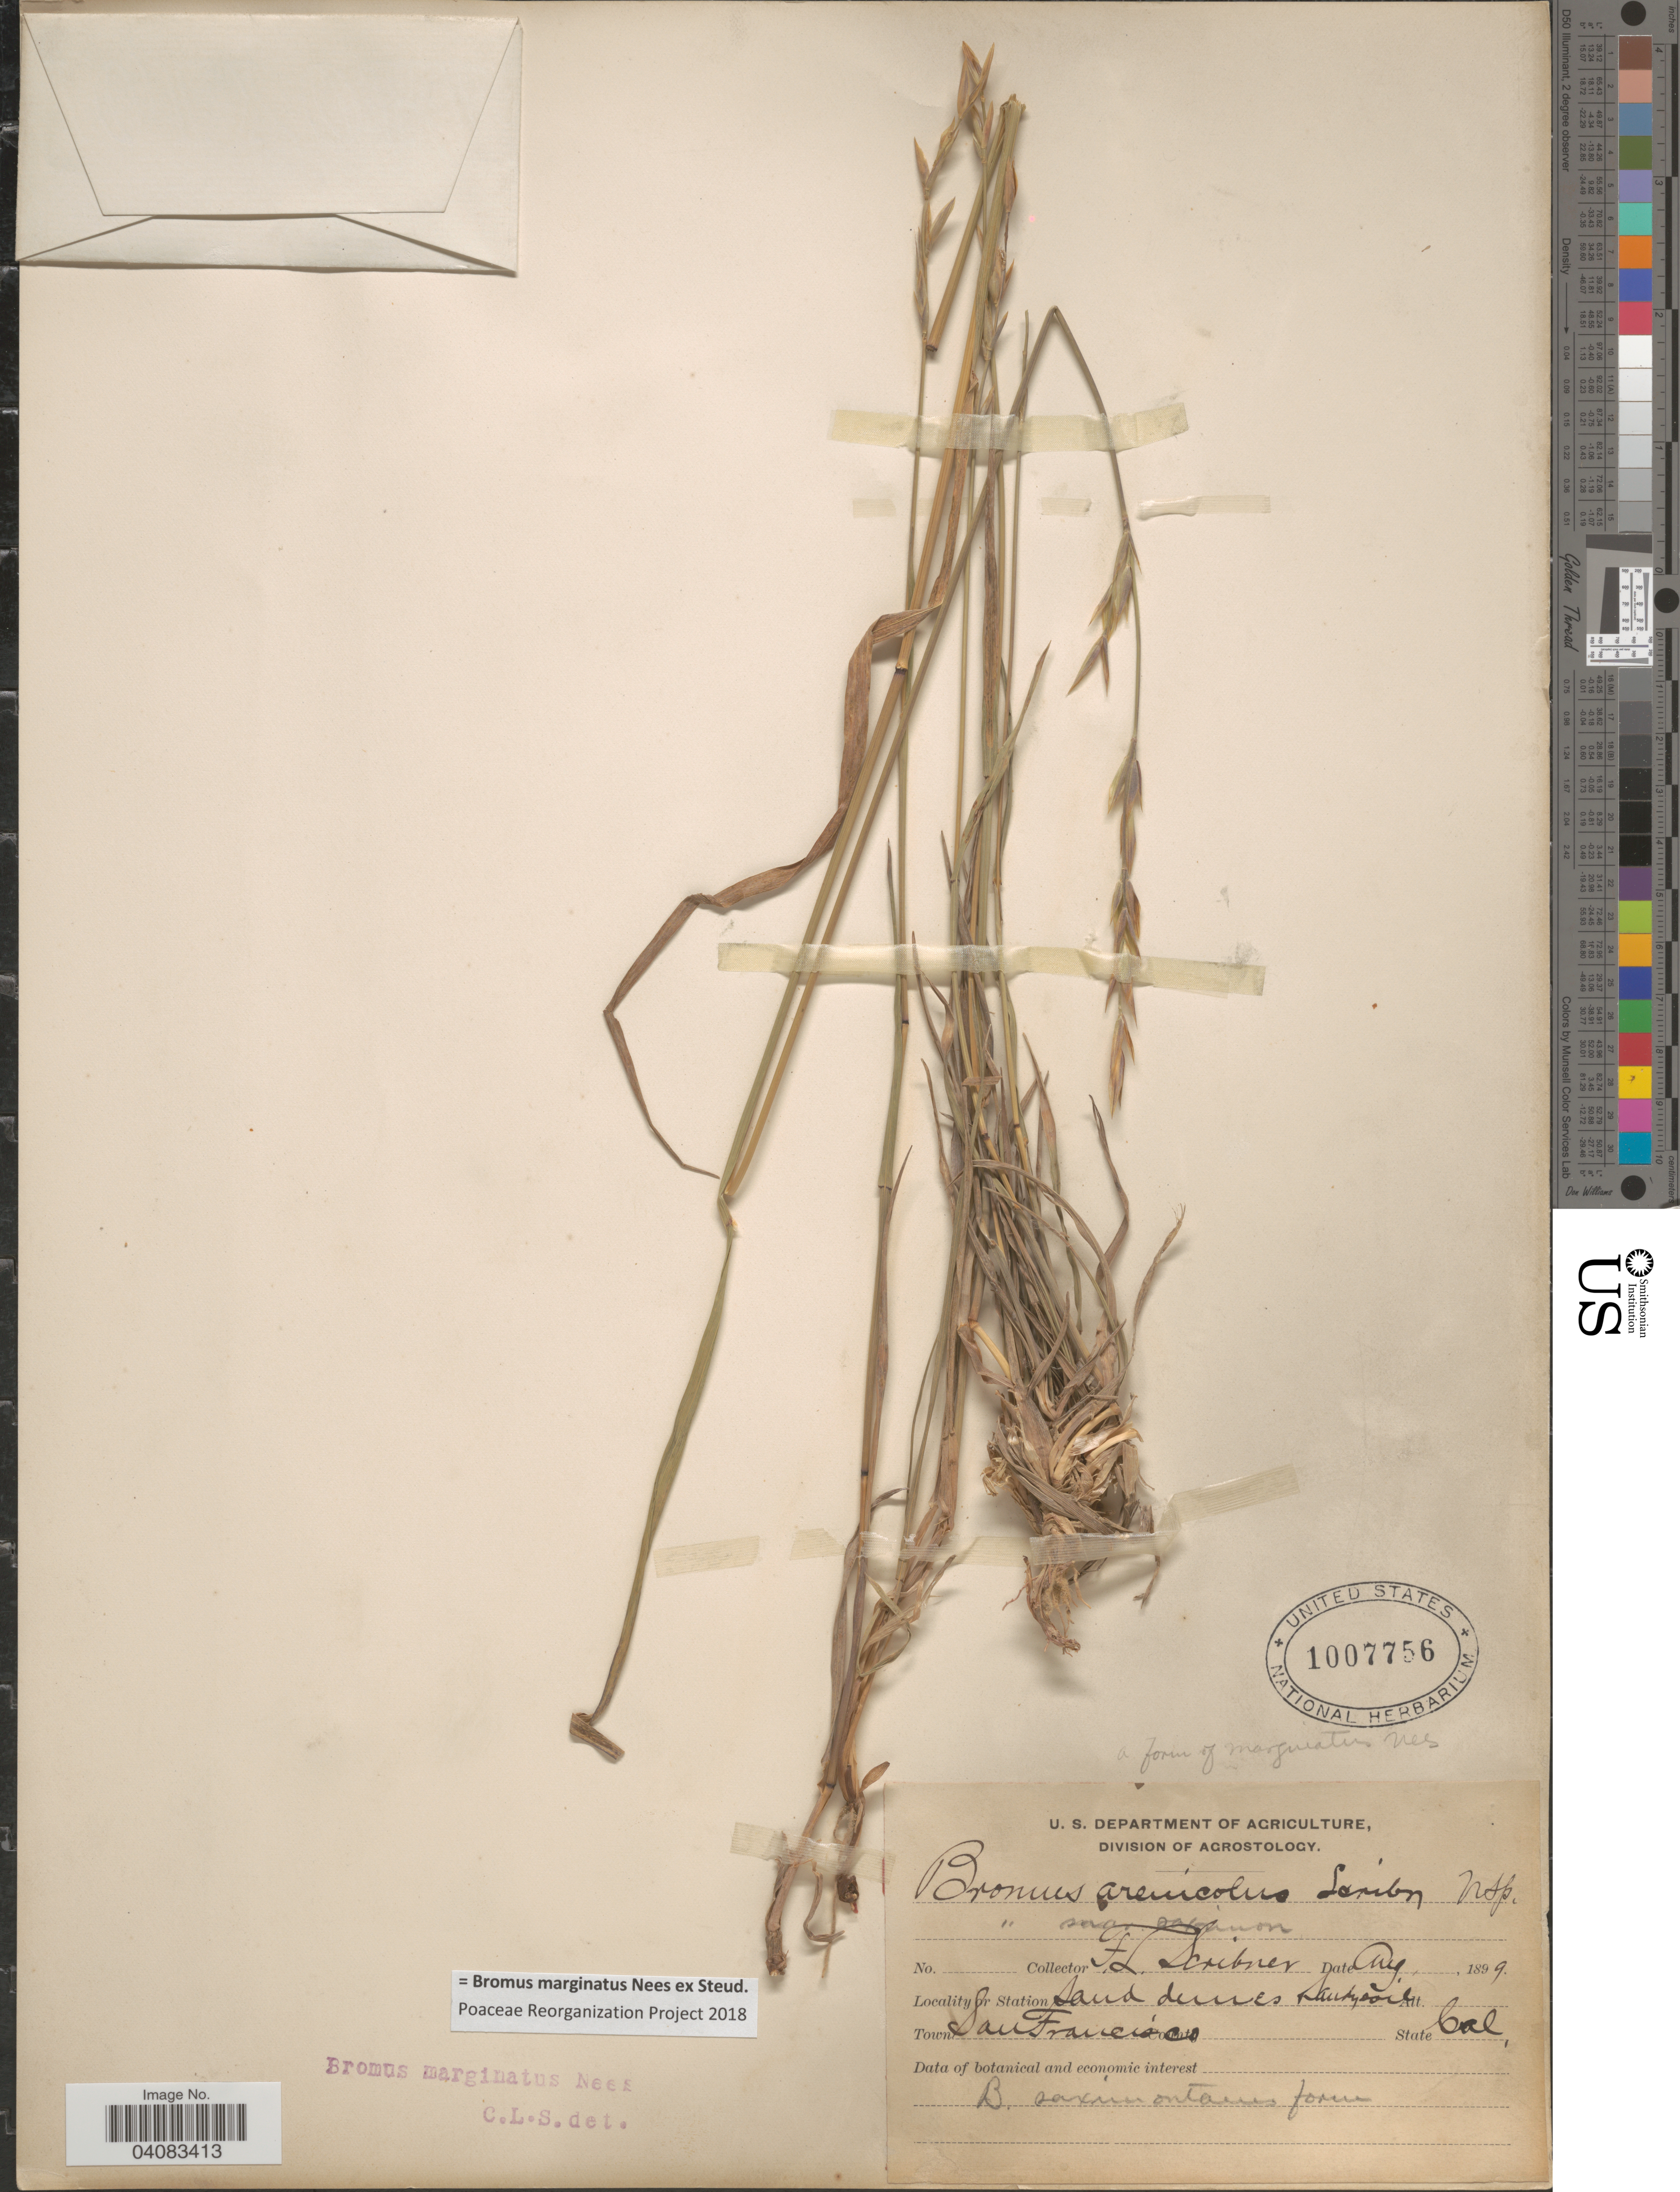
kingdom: Plantae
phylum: Tracheophyta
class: Liliopsida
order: Poales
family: Poaceae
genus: Bromus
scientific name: Bromus marginatus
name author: Nees ex Steud.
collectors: F. L. Scribner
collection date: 1899-08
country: United States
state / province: California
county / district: San Francisco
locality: Town San Francisco.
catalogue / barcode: US 1007756